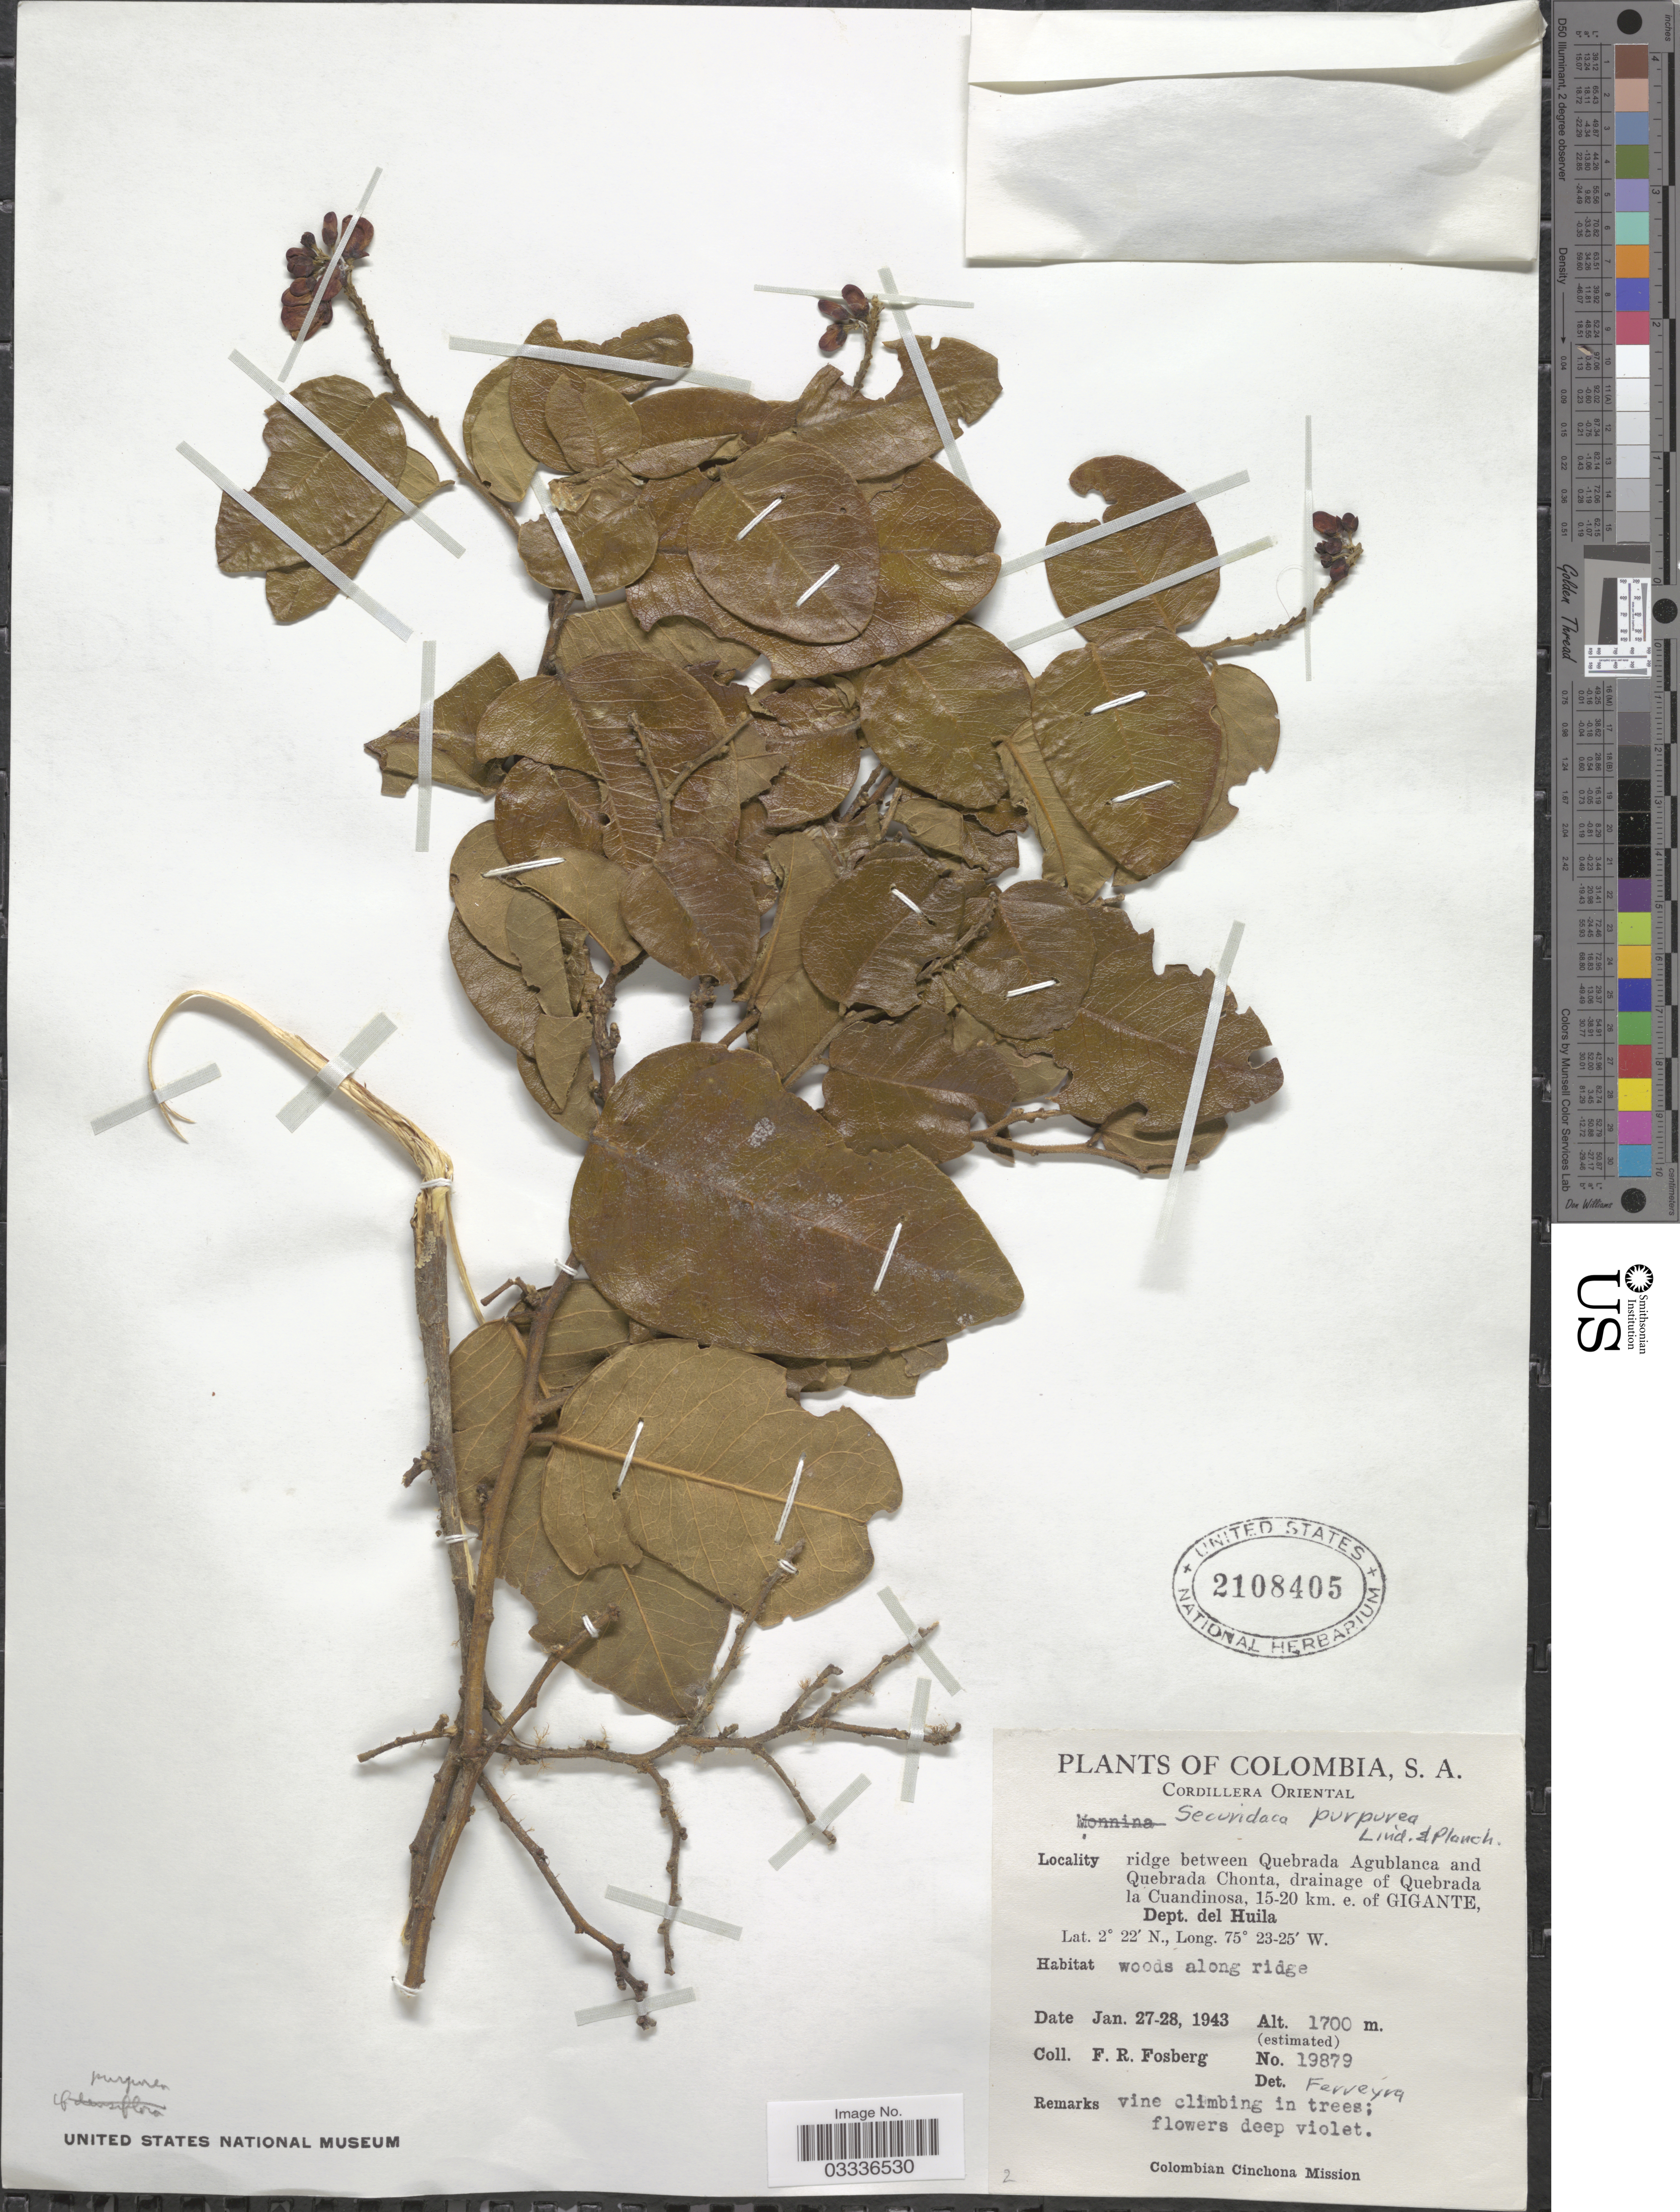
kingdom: Plantae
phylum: Tracheophyta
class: Magnoliopsida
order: Fabales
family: Polygalaceae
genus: Securidaca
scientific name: Securidaca purpurea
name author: B.L. Linden ex Planch.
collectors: F. R. Fosberg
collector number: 19879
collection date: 1943-01-27/1943-01-28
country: Colombia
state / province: Huila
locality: Cordillera Oriental. Ridge between Quebrada Agublanca and Quebrada Chonta, drainage of Quebrada la Cuandinosa, 15-20 km. e. of Gigante, Dept. del Huila.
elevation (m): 1700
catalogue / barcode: US 2108405